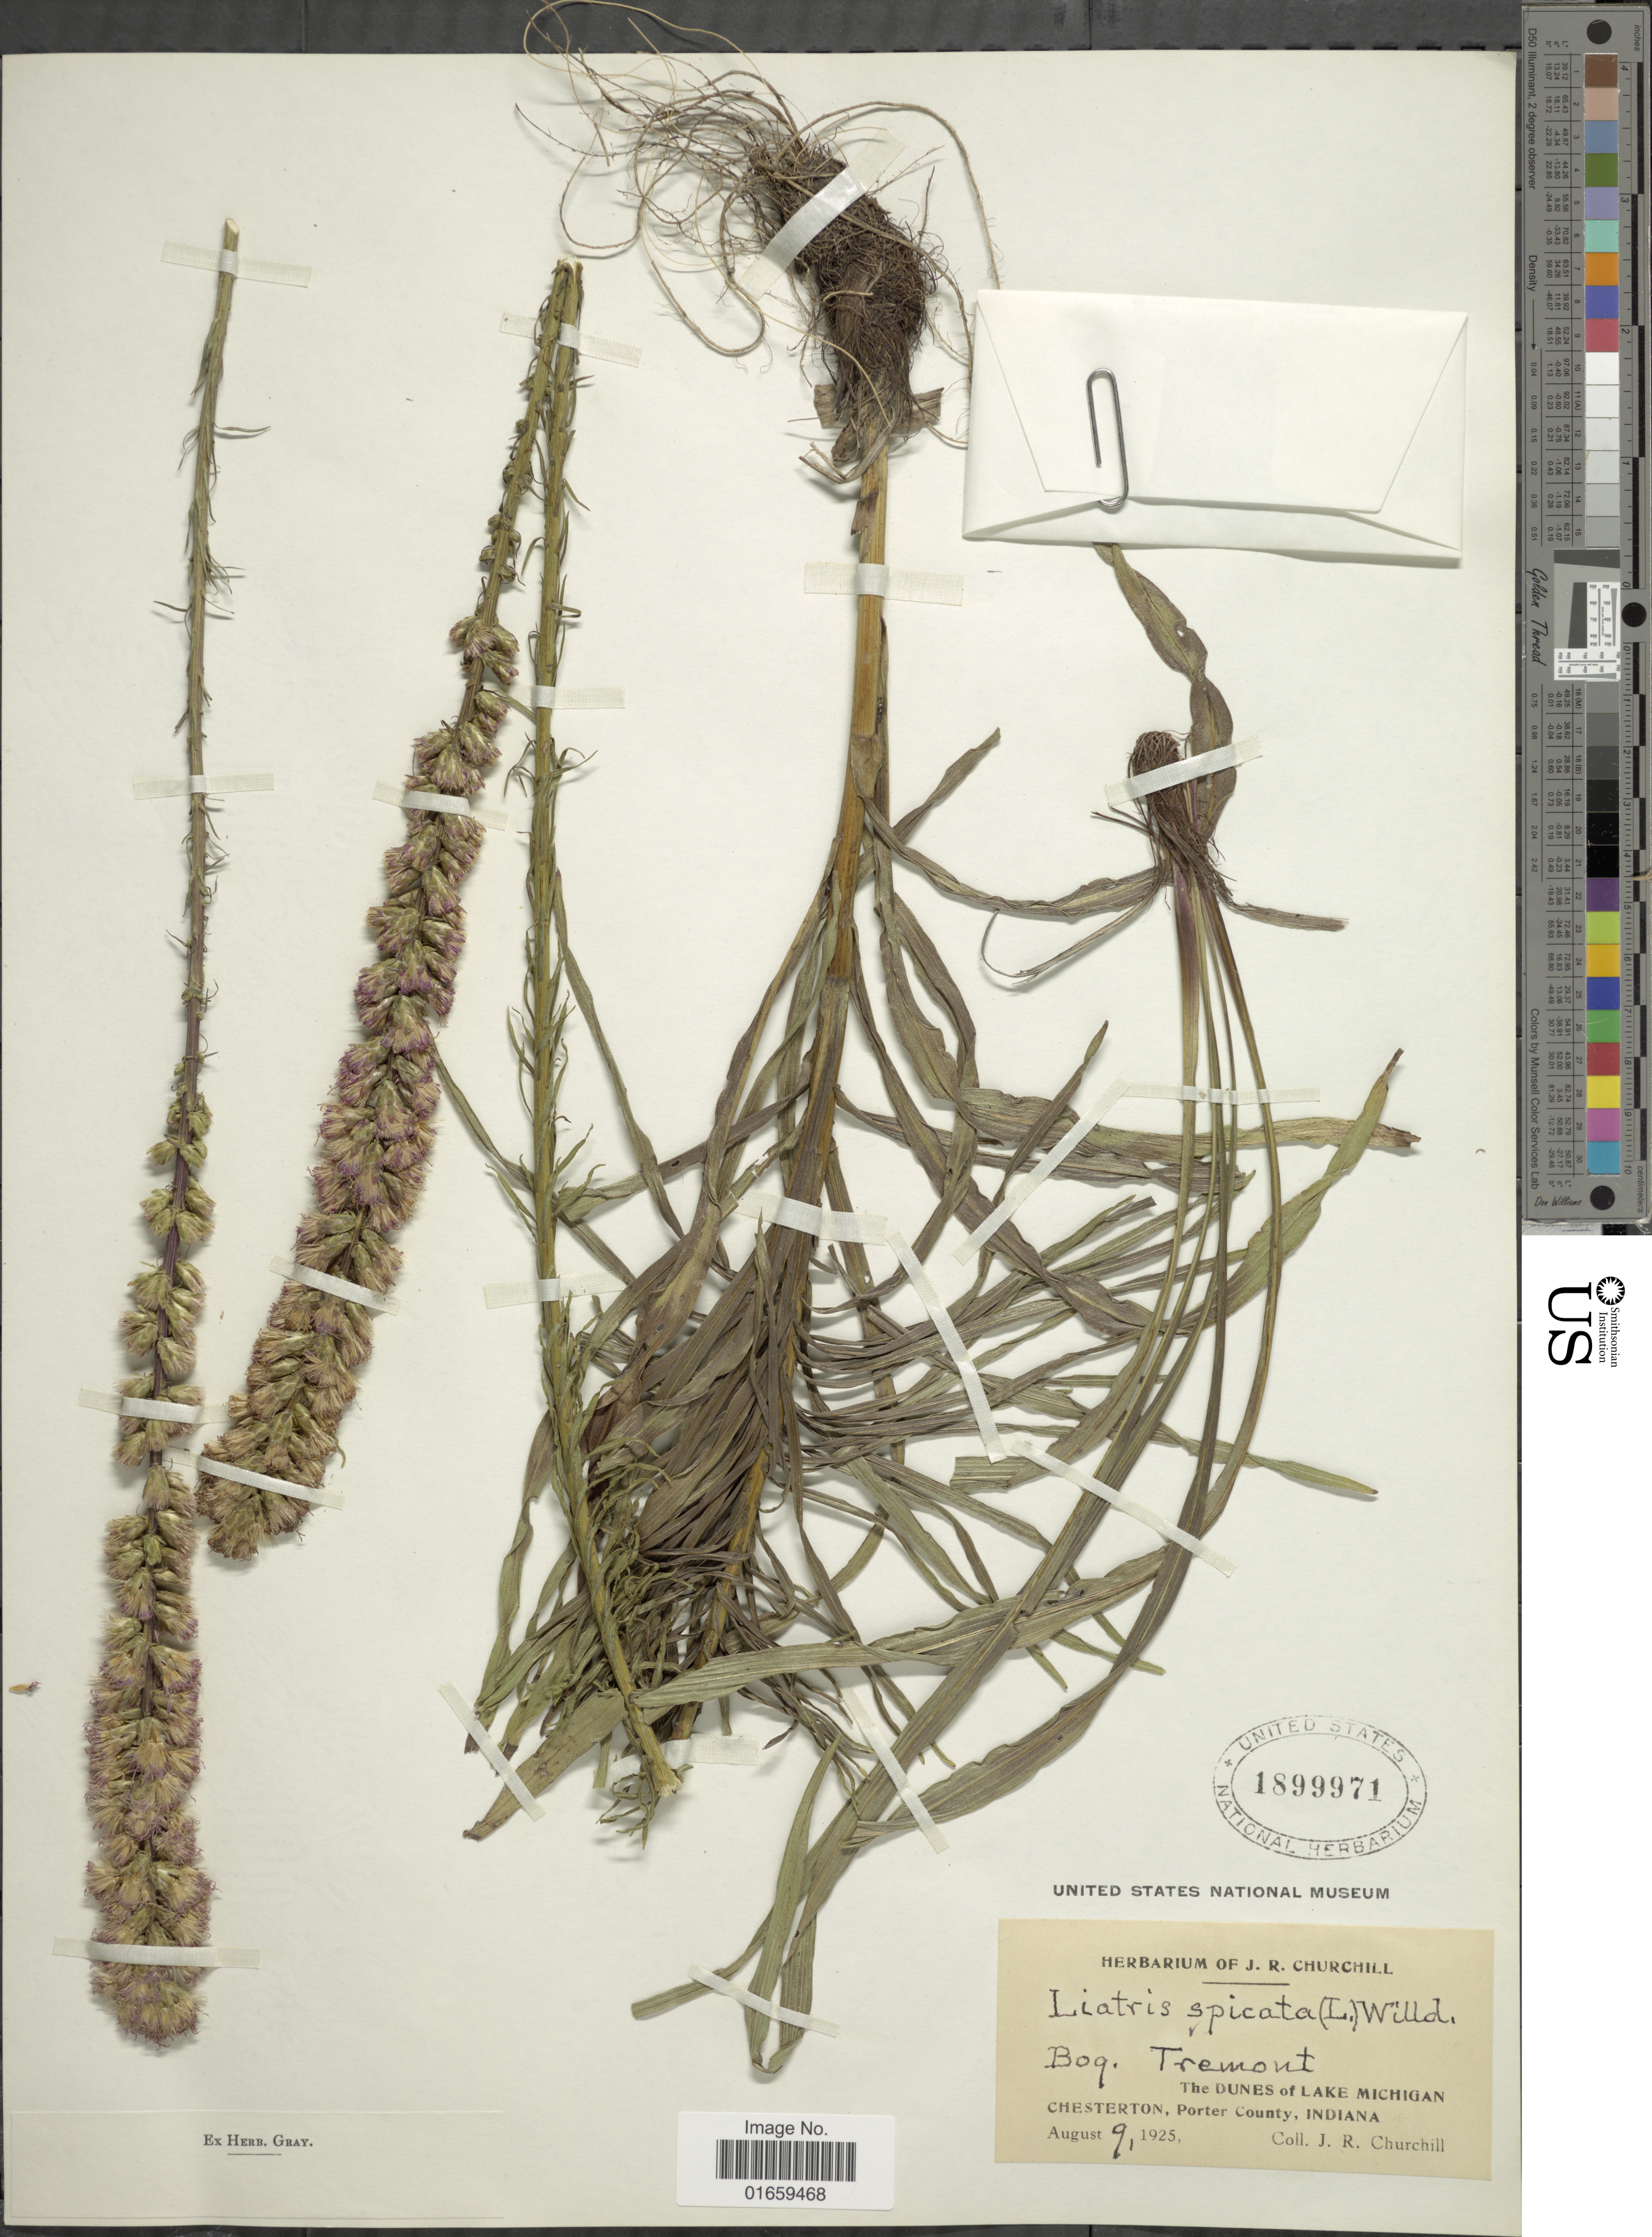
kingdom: Plantae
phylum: Tracheophyta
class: Magnoliopsida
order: Asterales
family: Asteraceae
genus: Liatris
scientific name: Liatris spicata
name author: (L.) Willd.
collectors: J. Churchill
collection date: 1925-08-09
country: United States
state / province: Indiana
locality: The Dunes Lake Michigan, Chesterton, Porter County, Indiana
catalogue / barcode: US 1899971